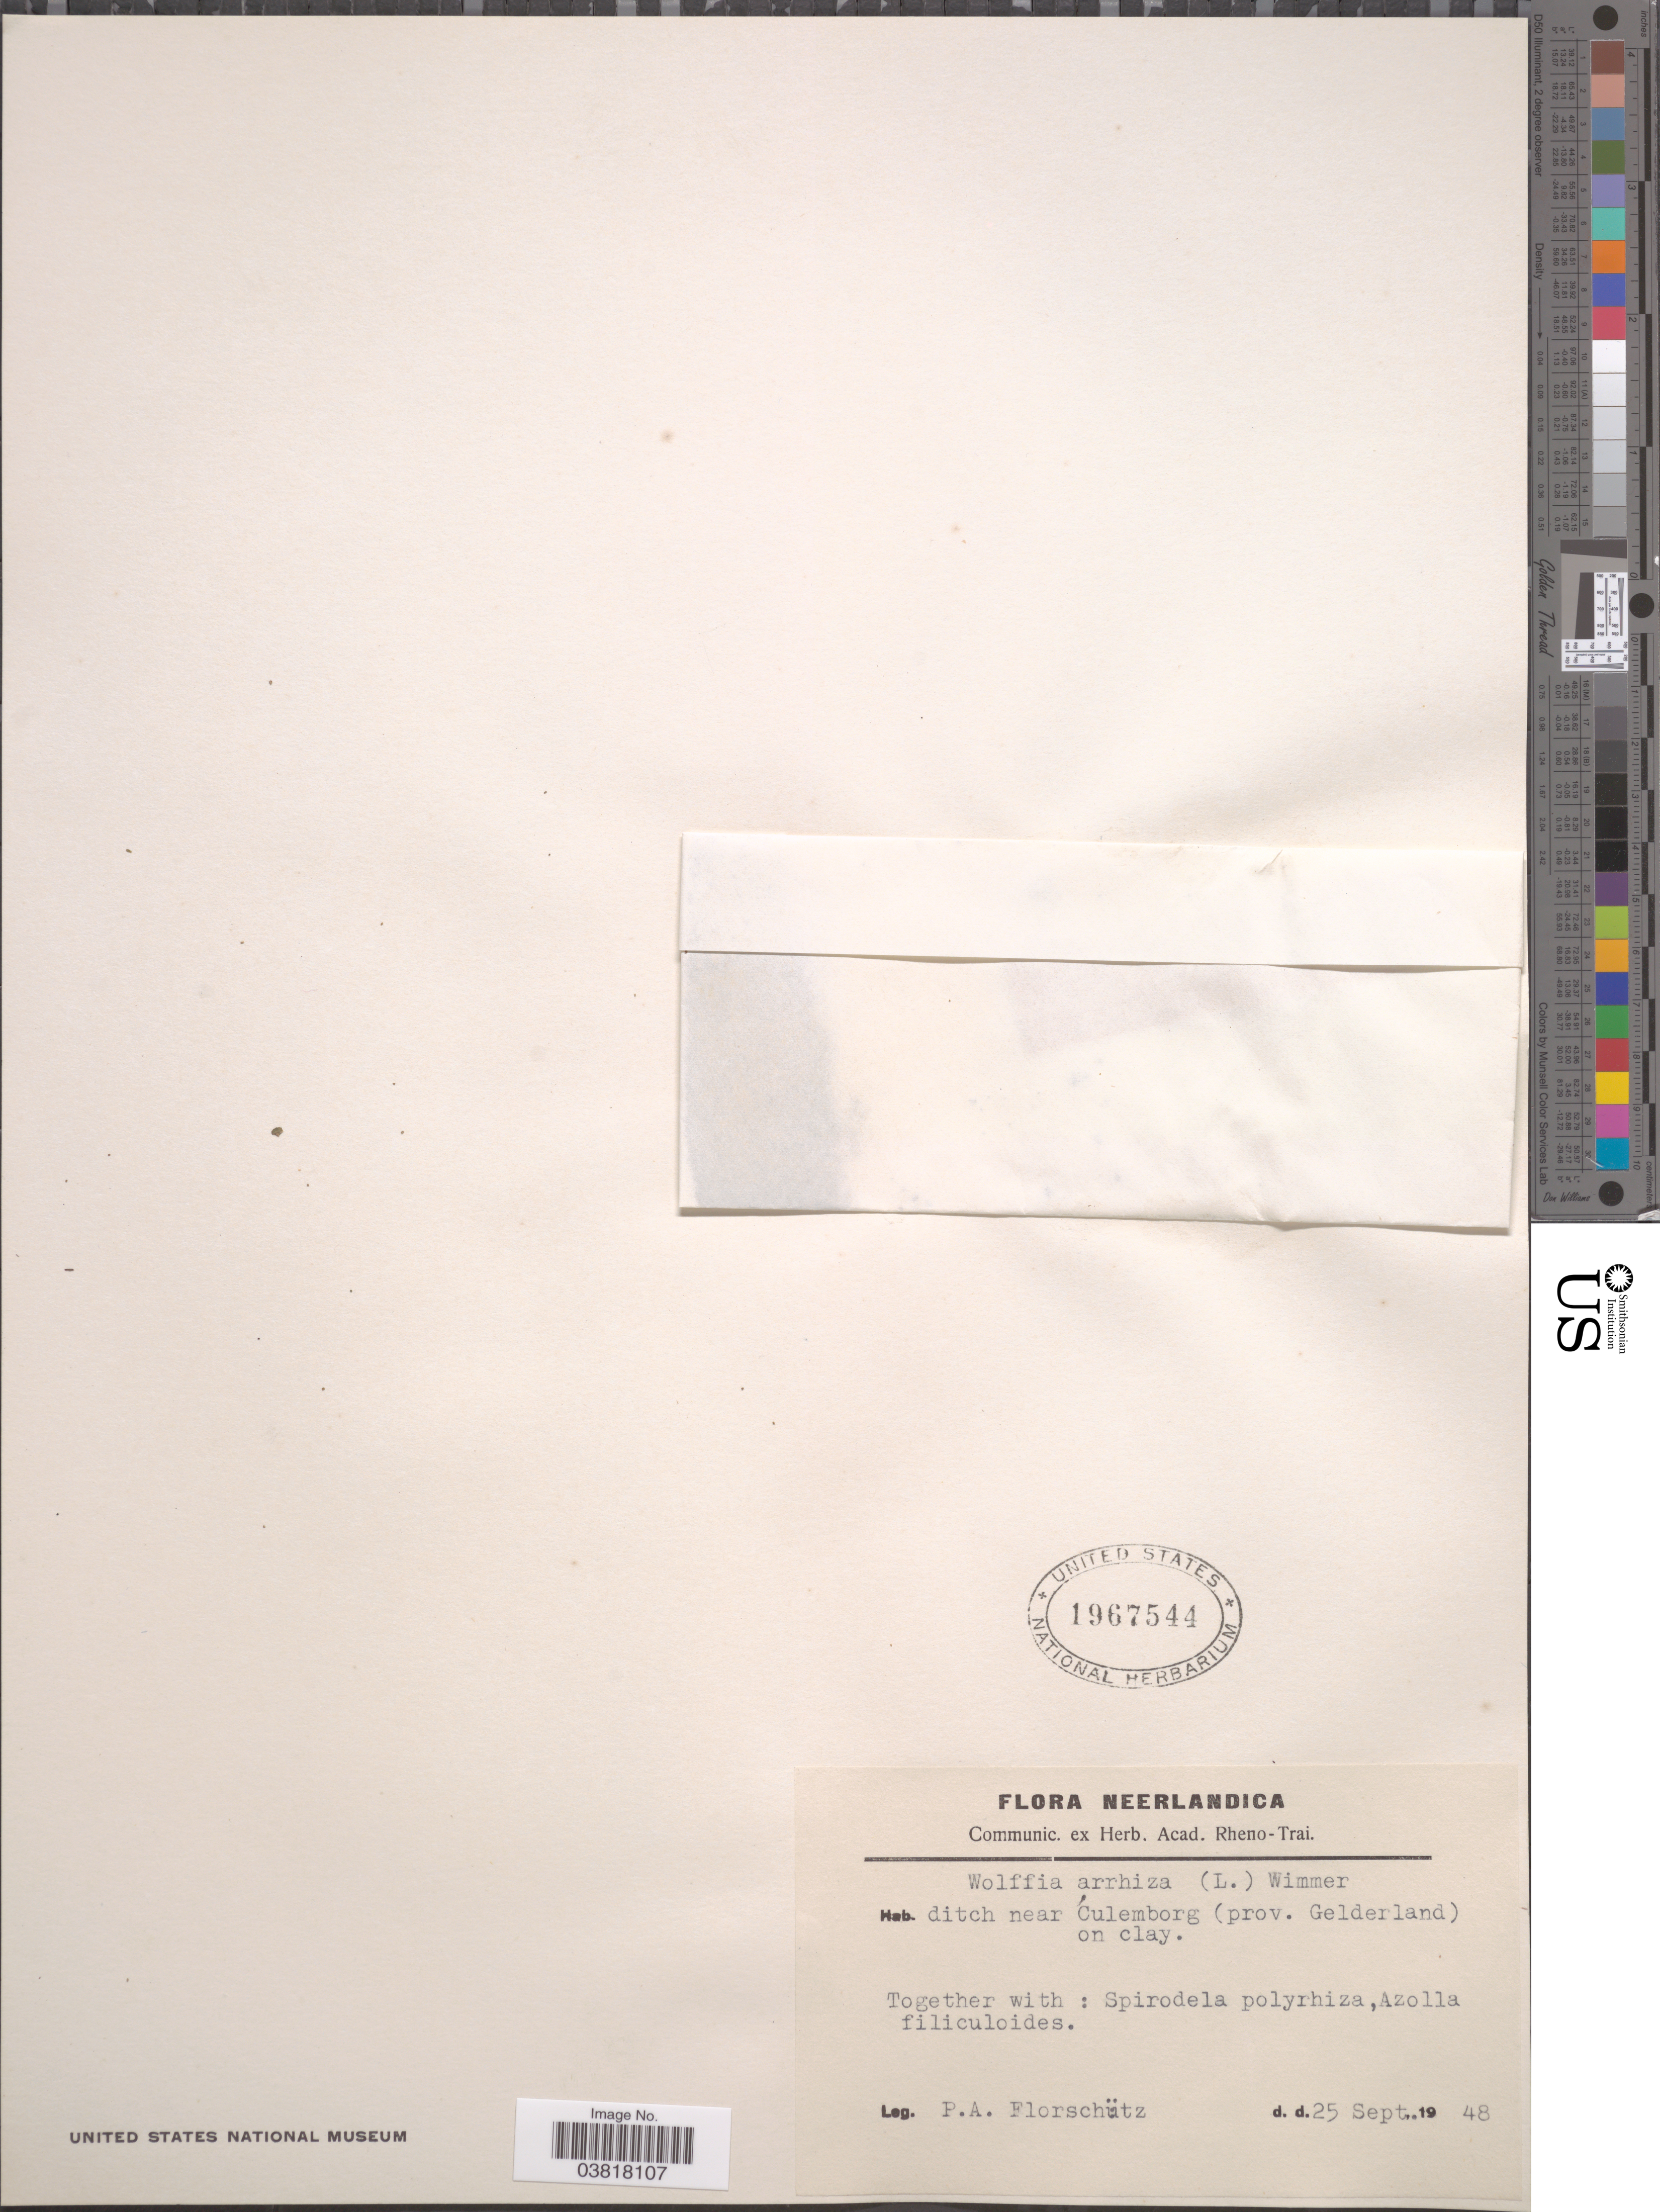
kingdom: Plantae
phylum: Tracheophyta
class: Liliopsida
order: Alismatales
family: Araceae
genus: Wolffia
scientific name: Wolffia arrhiza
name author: (L.) Horkel ex Wimm.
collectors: P. Florschütz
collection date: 1948-09-25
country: Netherlands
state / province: Gelderland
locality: Ditch near Culemborg (prov. Gelderland) on clay.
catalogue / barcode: US 1967544